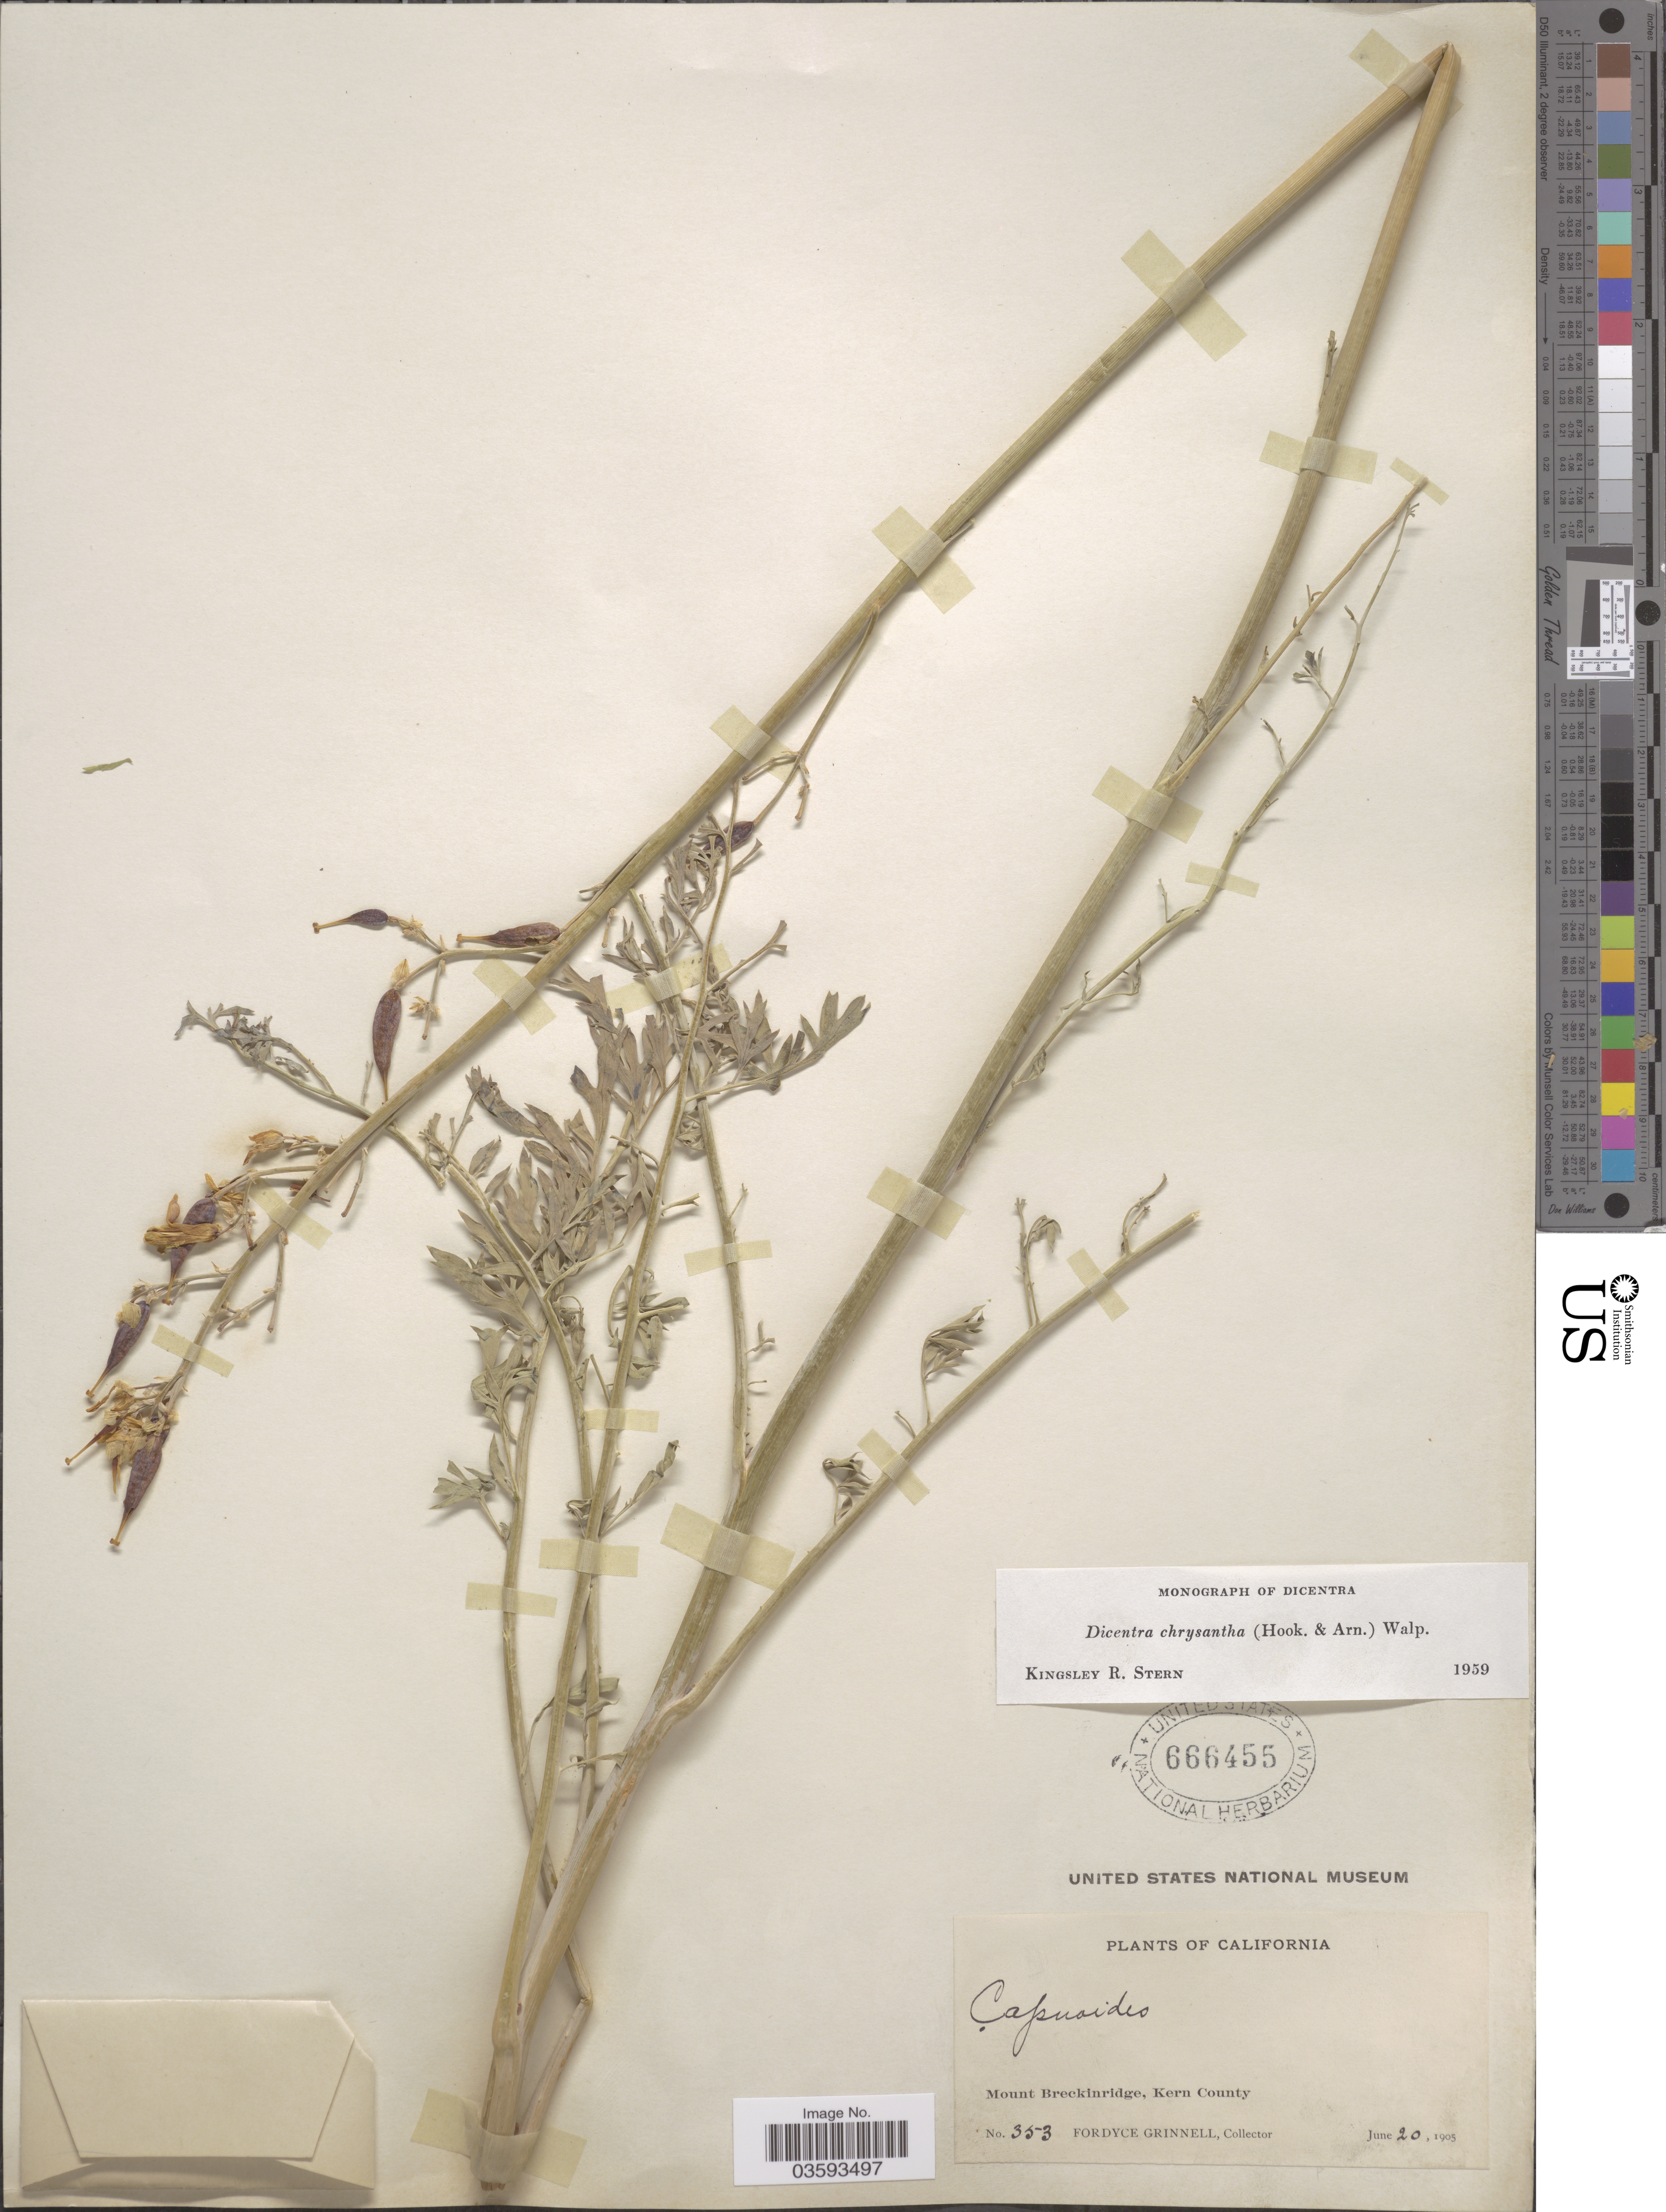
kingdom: Plantae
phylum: Tracheophyta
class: Magnoliopsida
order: Ranunculales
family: Papaveraceae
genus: Ehrendorferia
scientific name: Ehrendorferia chrysantha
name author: (Hook. & Arn.) Rylander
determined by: Strong, M. T., (US), Smithsonian Institution - National Museum of Natural History (UNITED STATES)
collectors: F. Grinnell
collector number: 353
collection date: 1905-06-20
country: United States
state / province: California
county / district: Kern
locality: Mount Breckinridge, Kern County.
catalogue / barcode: US 666455